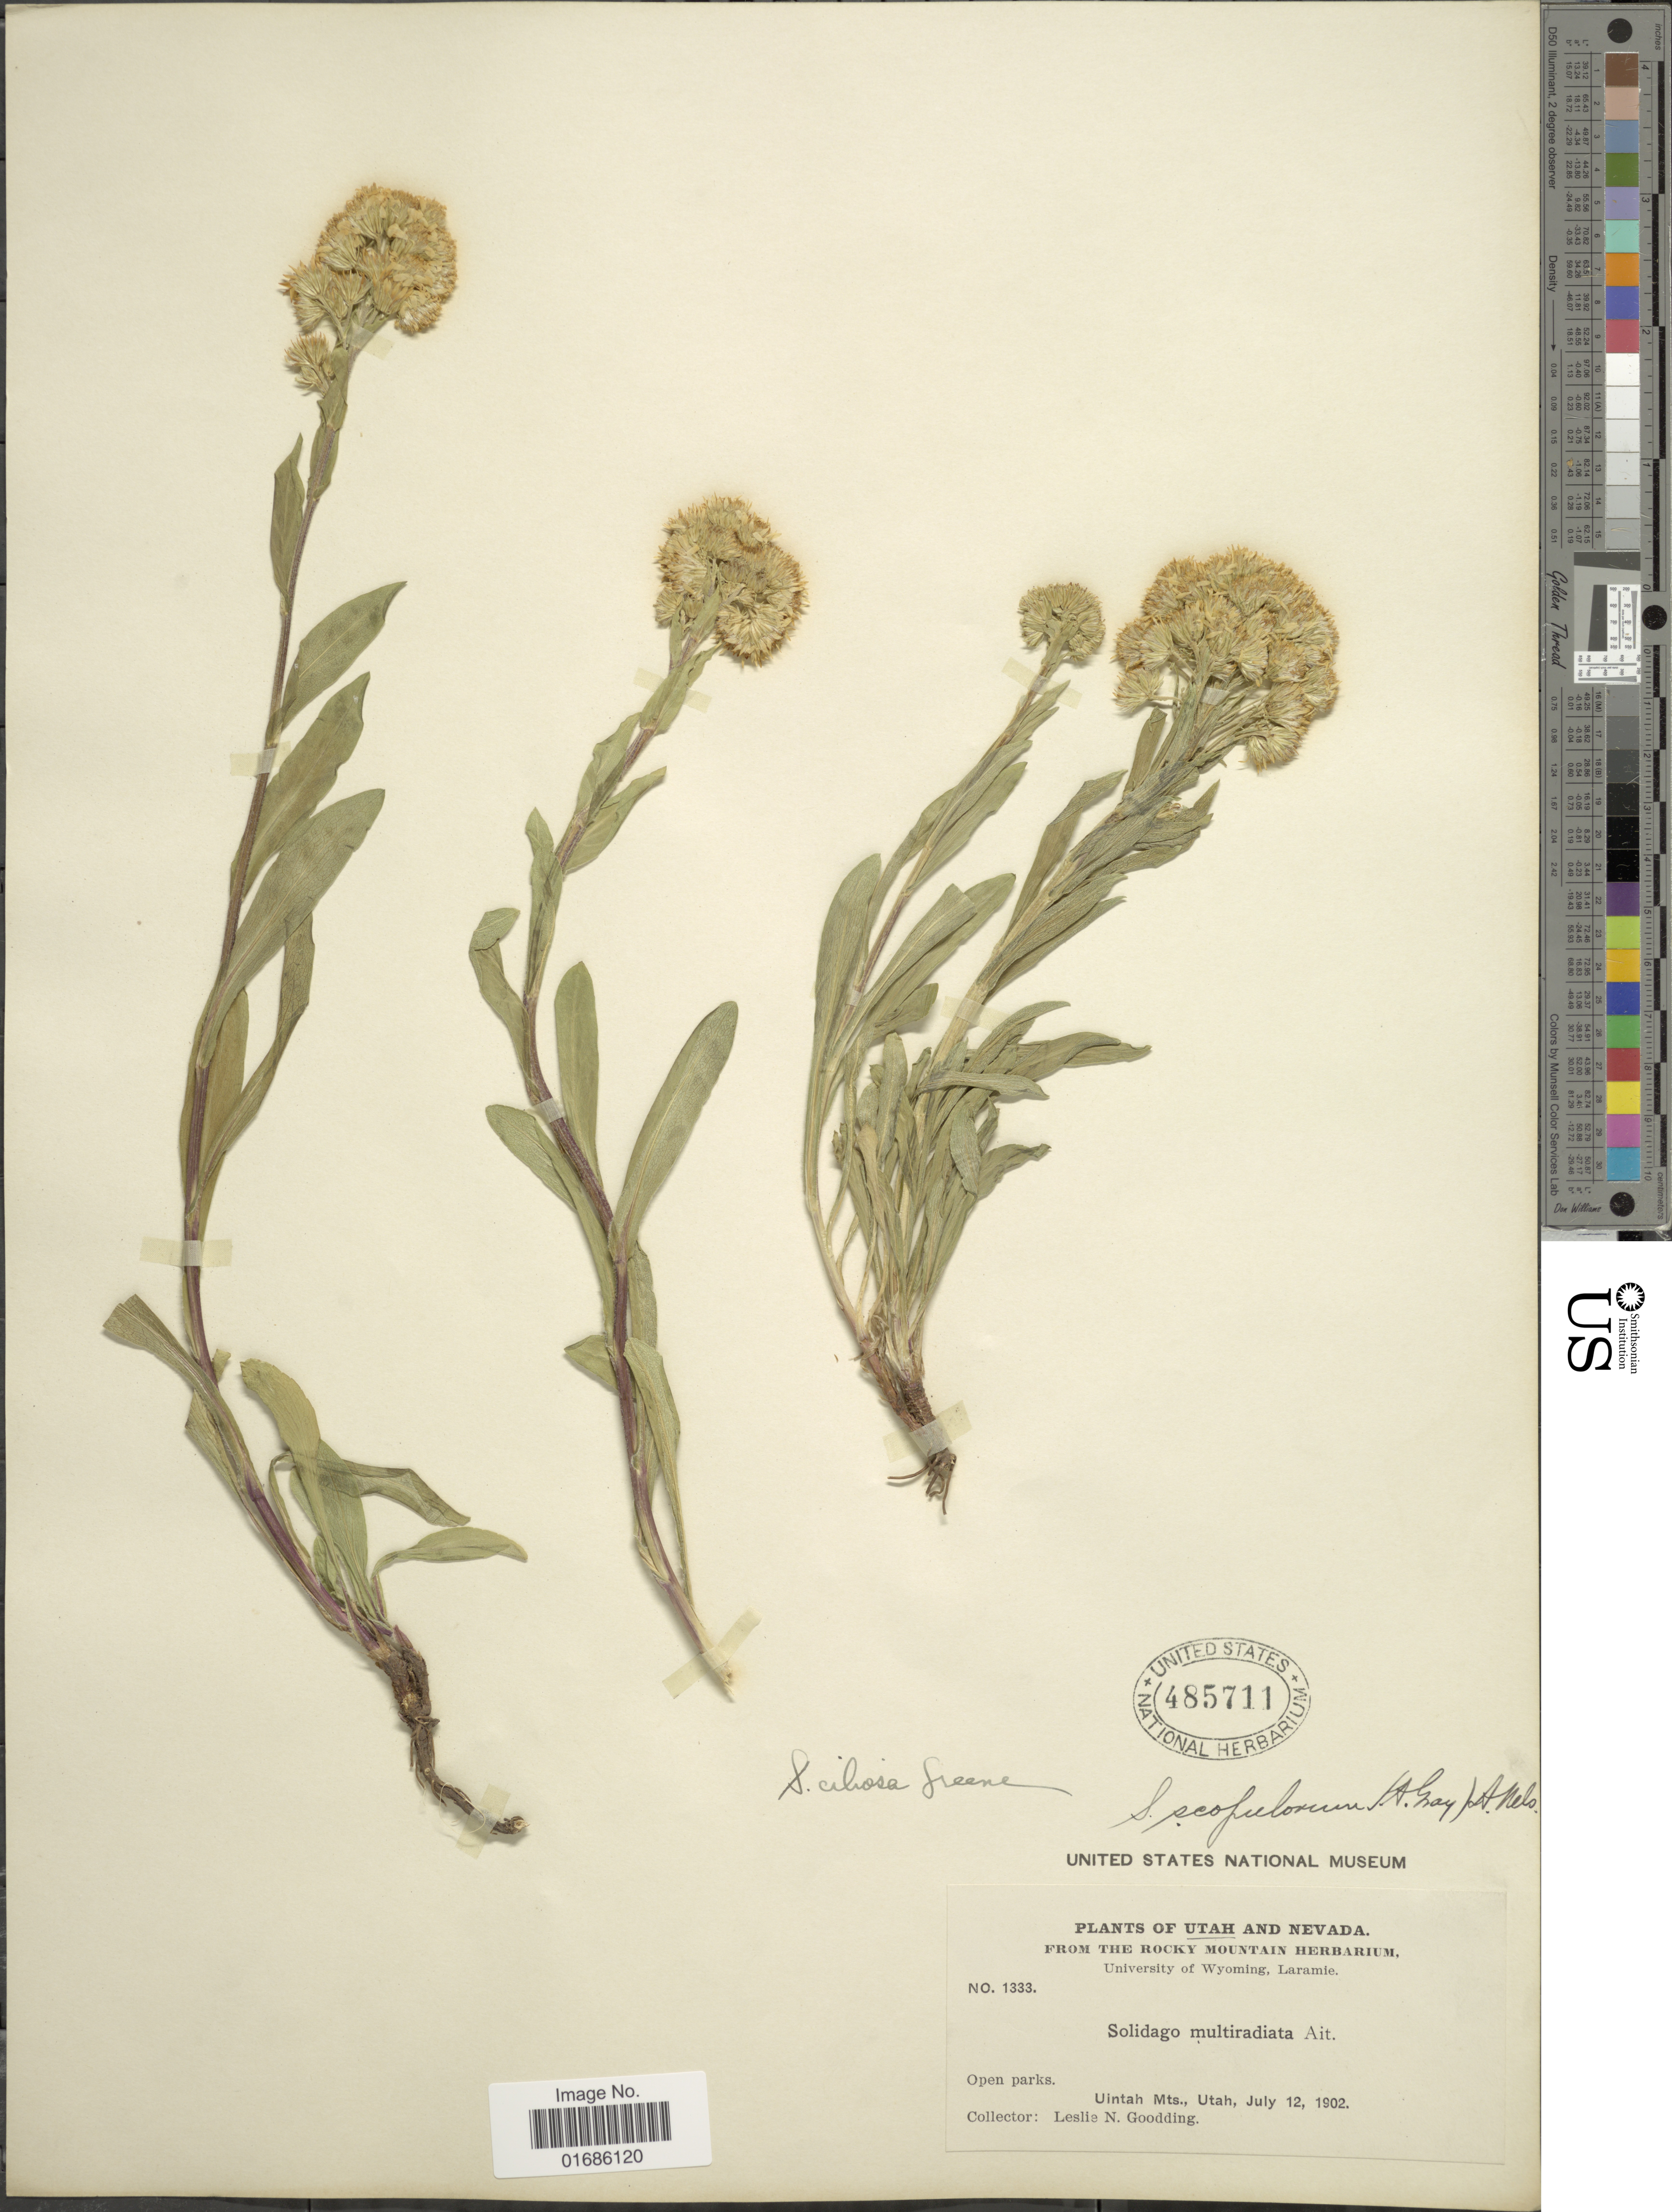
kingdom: Plantae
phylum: Tracheophyta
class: Magnoliopsida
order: Asterales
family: Asteraceae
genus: Solidago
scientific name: Solidago ciliosa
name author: Greene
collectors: L. N. Goodding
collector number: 1333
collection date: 1902-07-12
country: United States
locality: Utah and Nevada, Unitah Mts. Utah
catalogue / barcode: US 485711